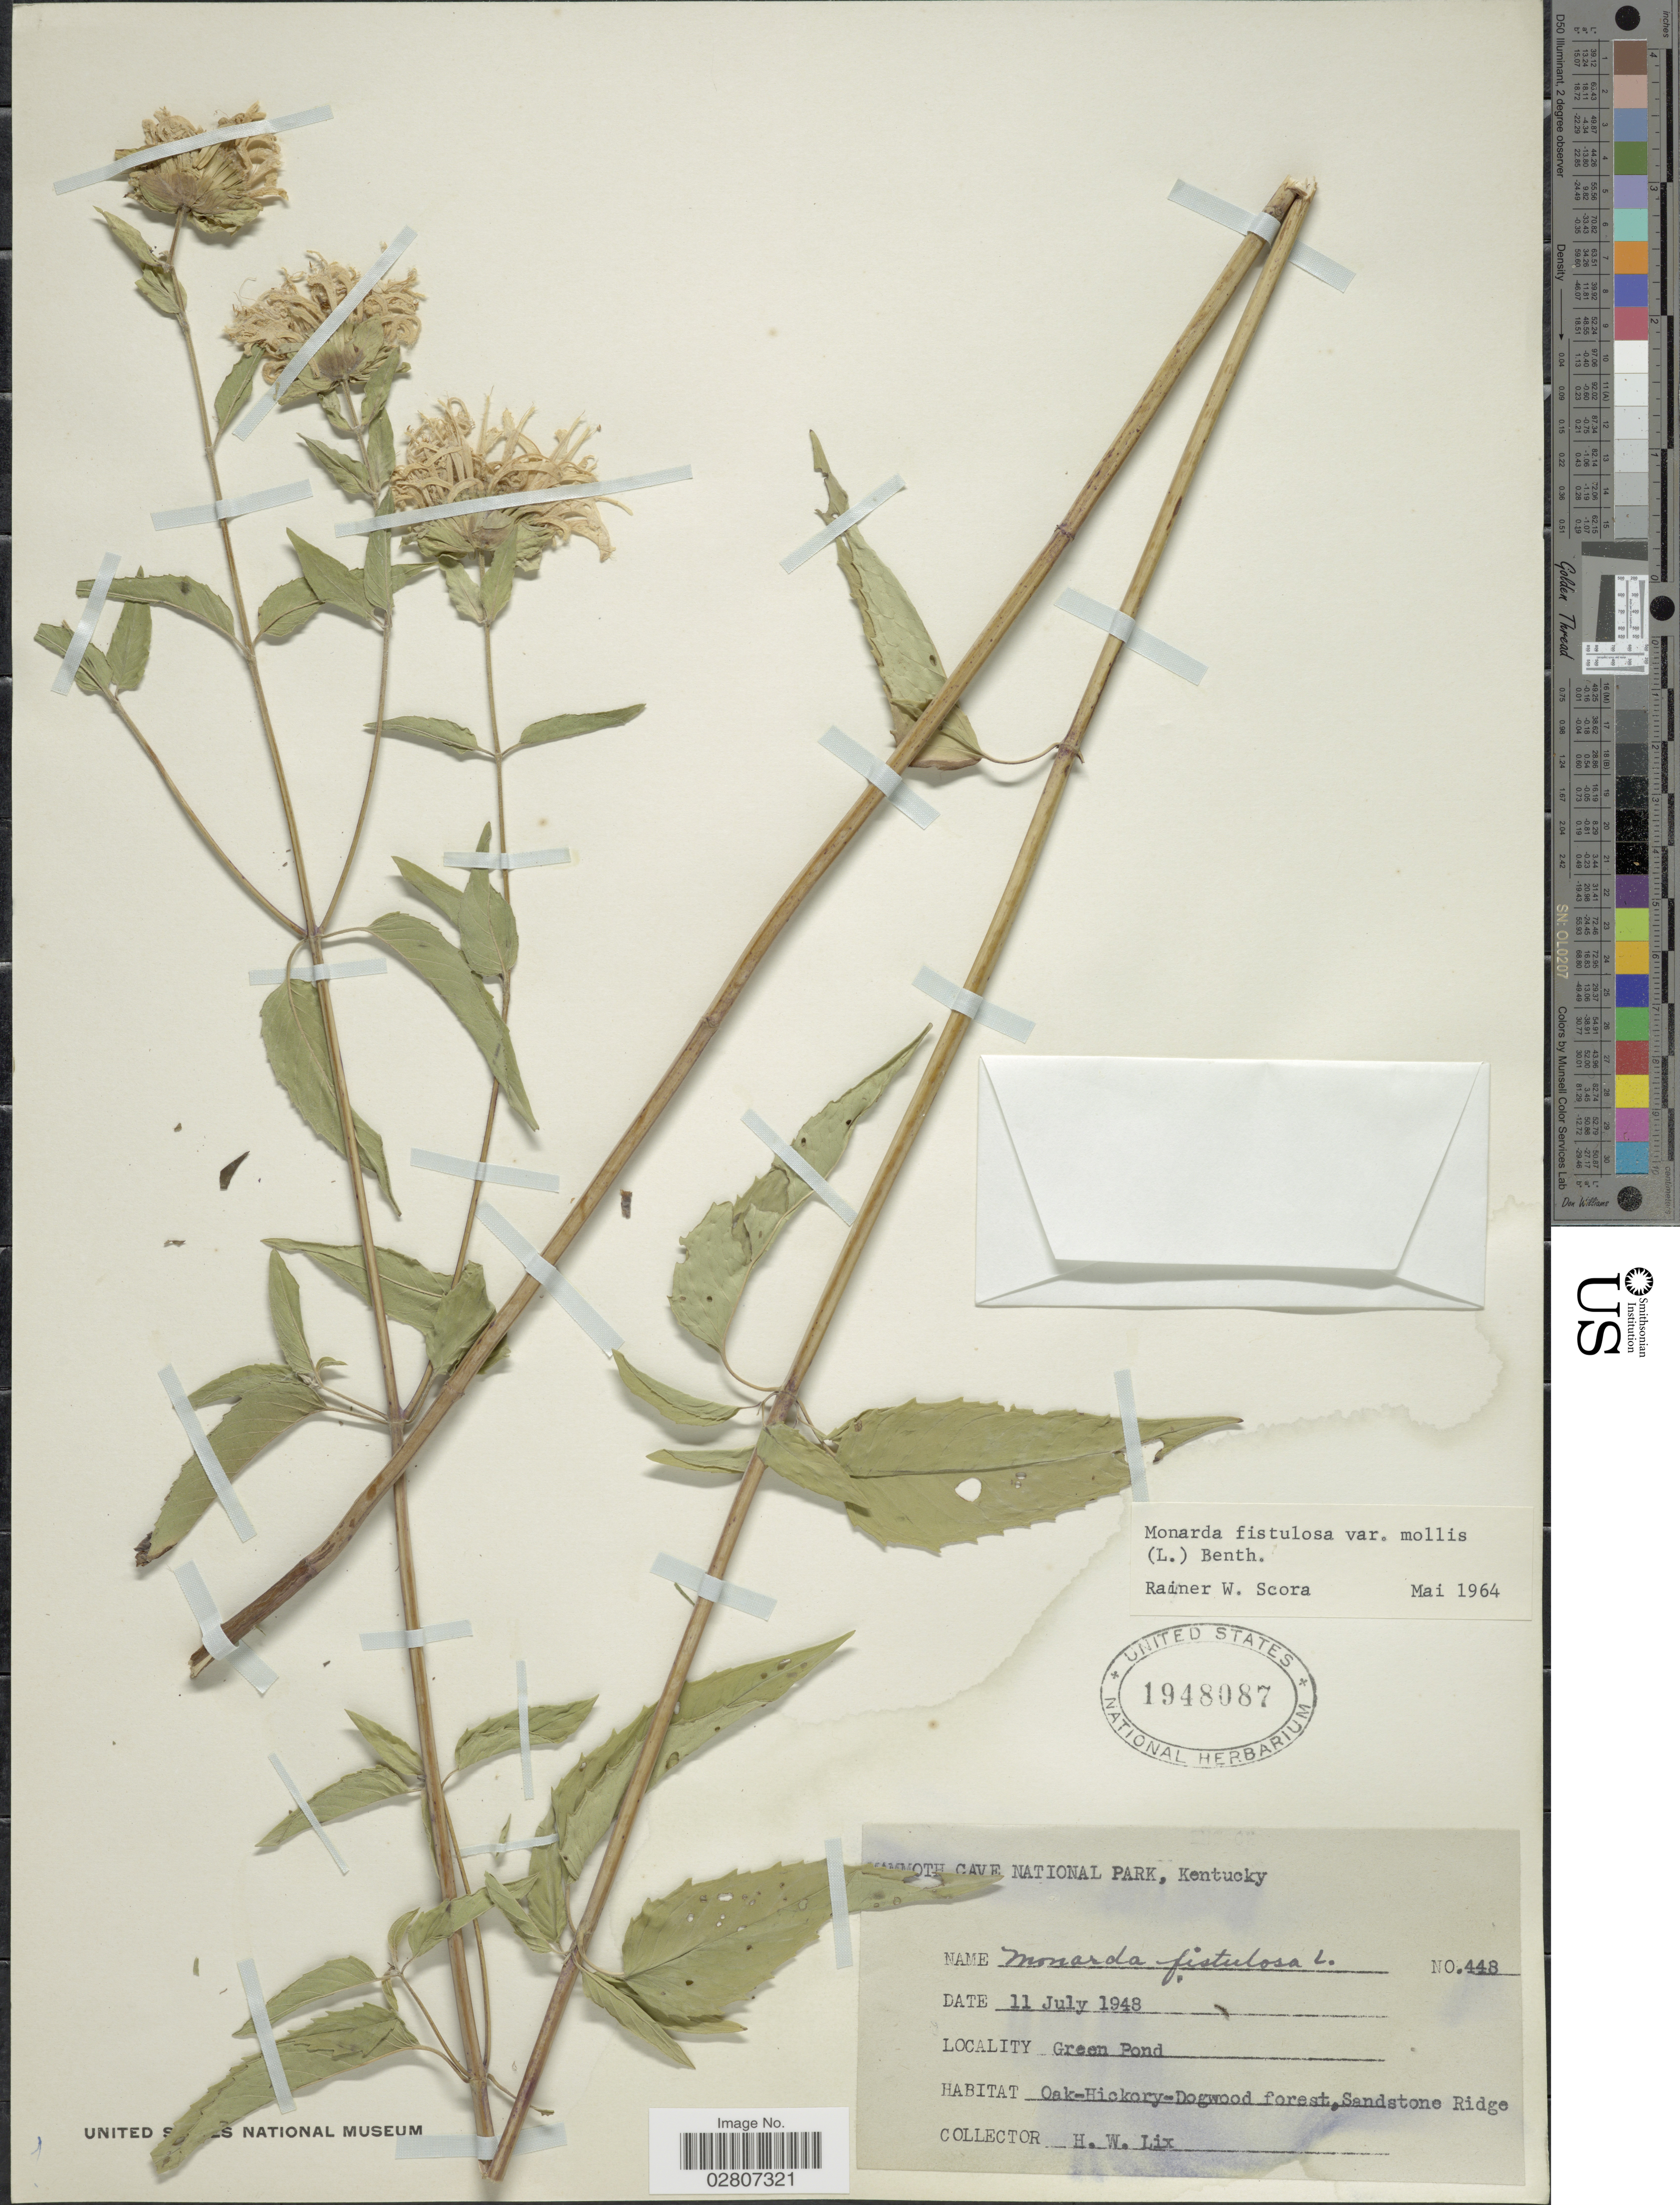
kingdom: Plantae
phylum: Tracheophyta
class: Magnoliopsida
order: Lamiales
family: Lamiaceae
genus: Monarda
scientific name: Monarda fistulosa var. mollis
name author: (L.) L.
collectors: H. W. Lix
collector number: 448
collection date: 1948-07-11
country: United States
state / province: Kentucky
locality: Mammoth Cave National Park, Kentucky. Green Pond. Oak-Hickory-Dogwood forest, Sandstone Ridge.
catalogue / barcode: US 1948087